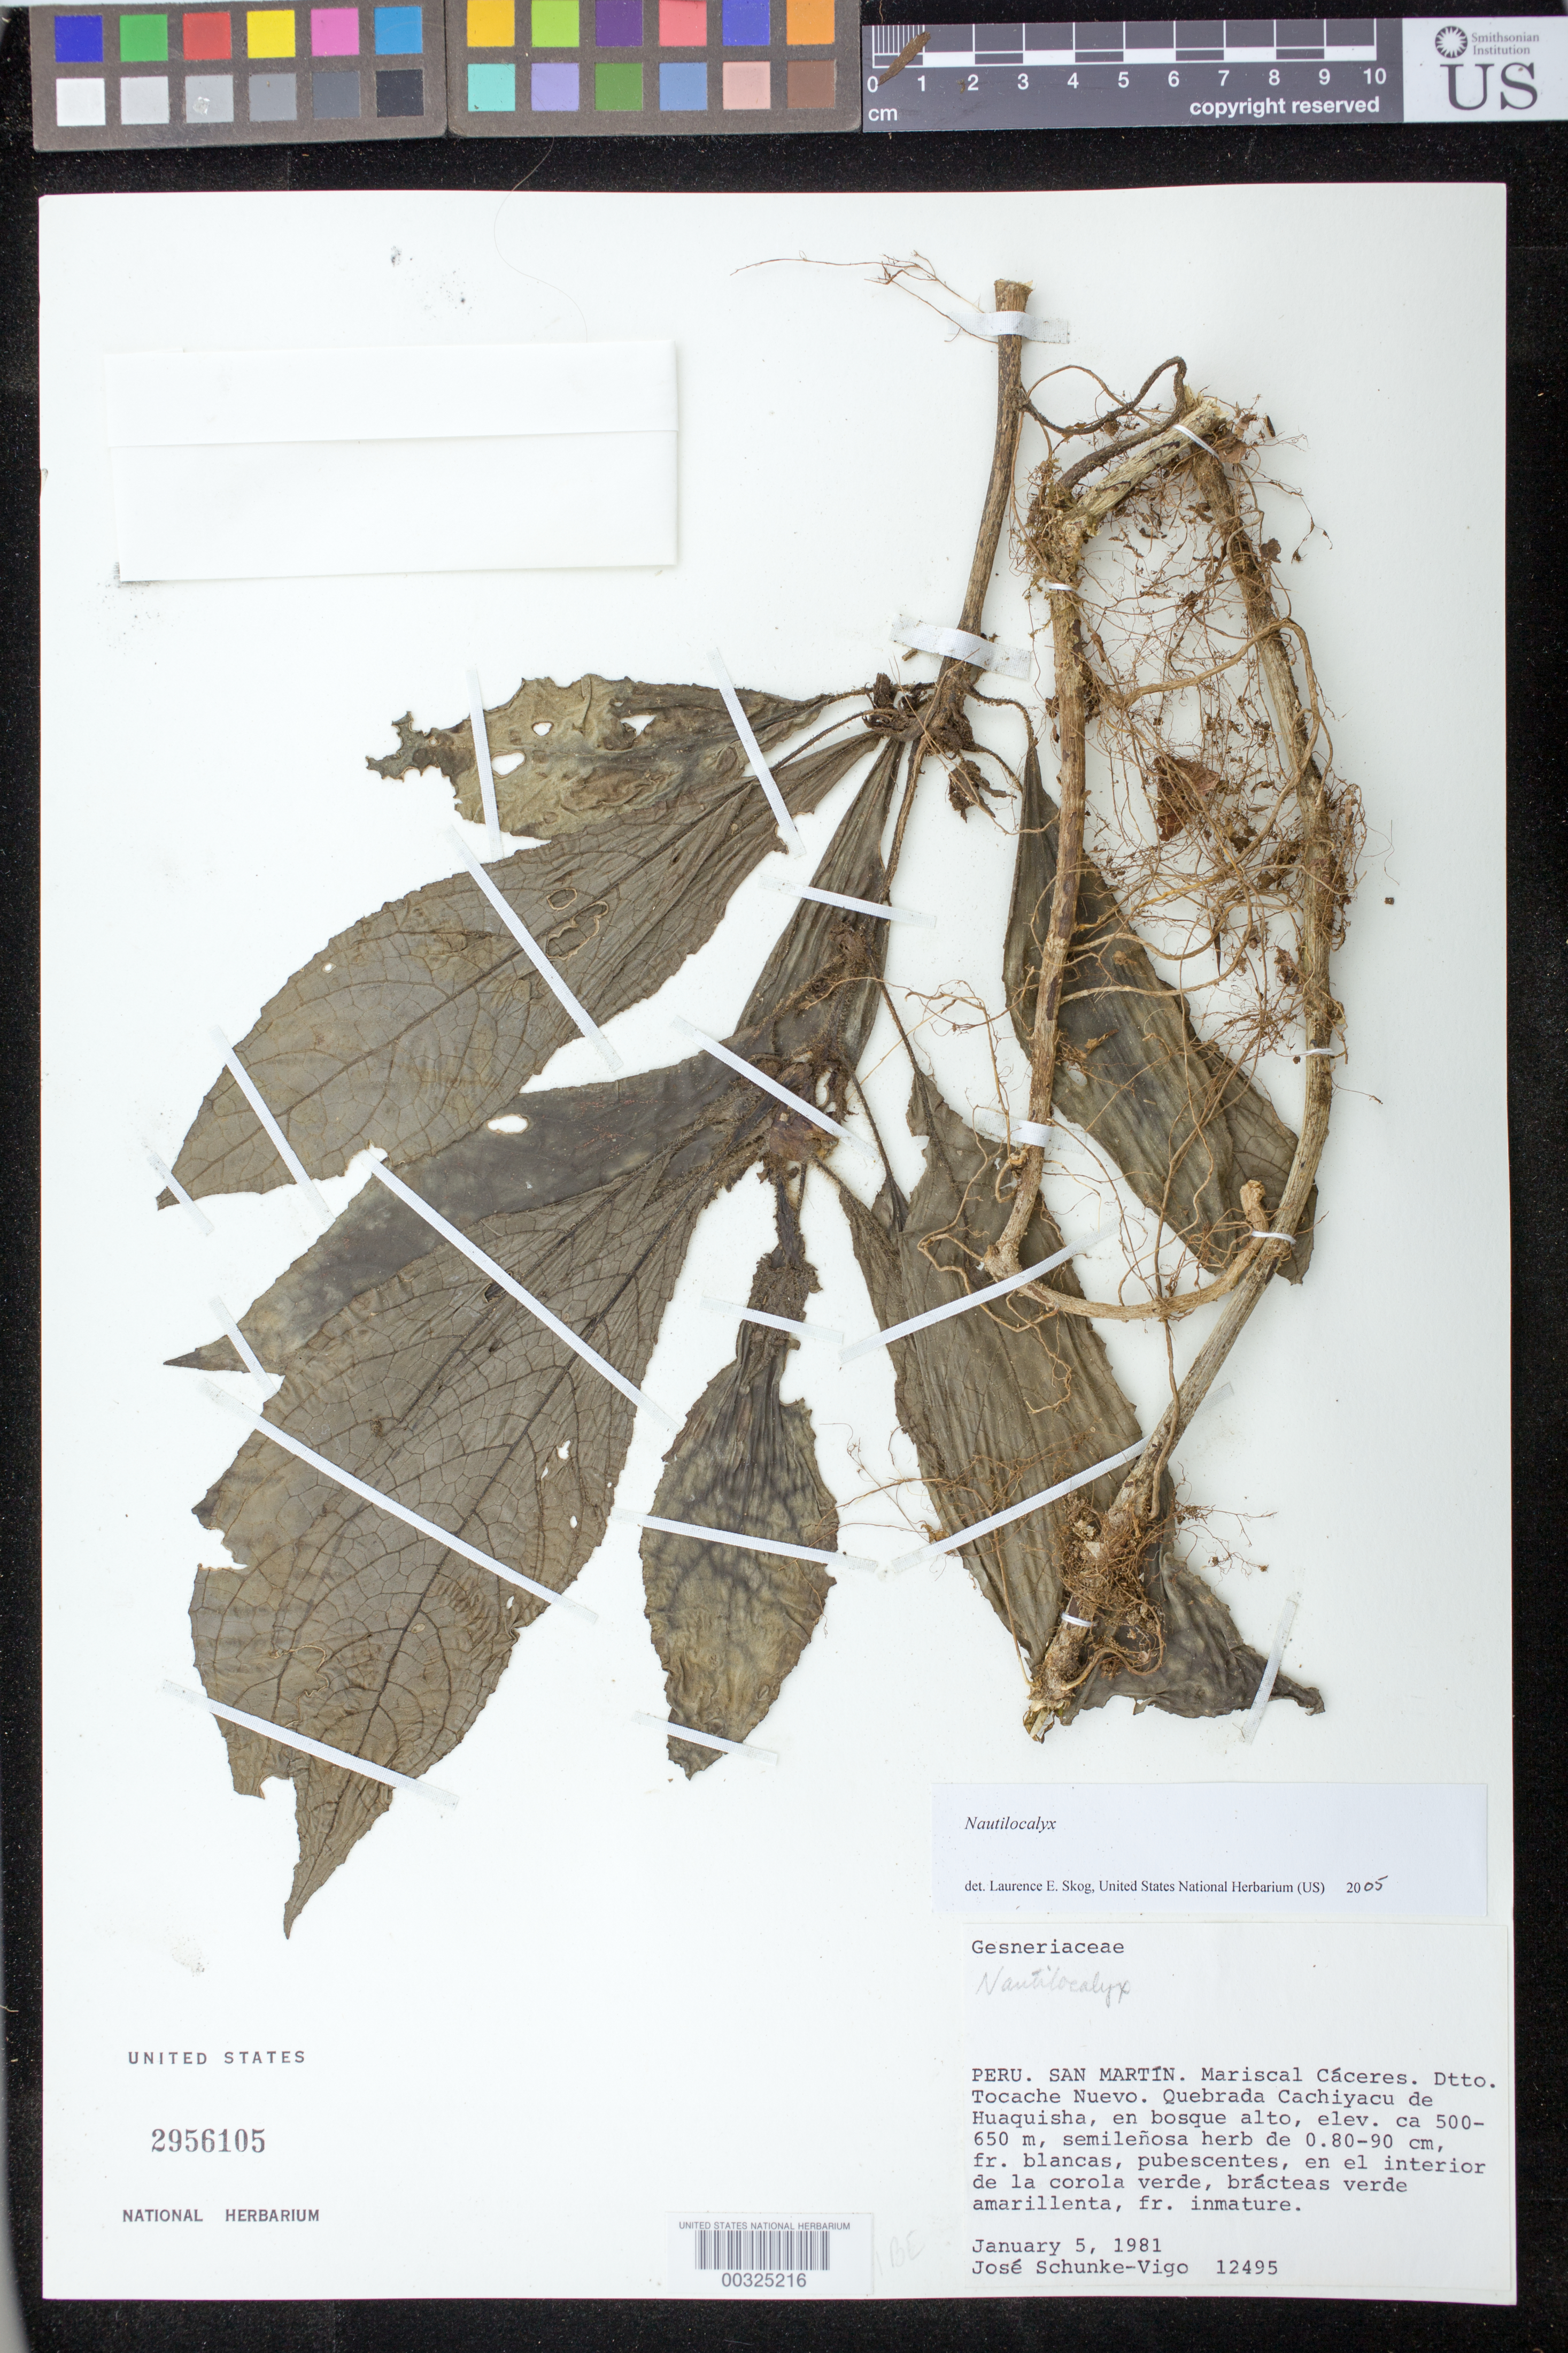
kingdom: Plantae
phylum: Tracheophyta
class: Magnoliopsida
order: Lamiales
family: Gesneriaceae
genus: Nautilocalyx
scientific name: Nautilocalyx whitei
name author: Rusby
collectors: J. Schunke Vigo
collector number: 12495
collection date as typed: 05 Jan 1981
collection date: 1981-01-05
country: Peru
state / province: San Martín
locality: Prov. Mariscal Cáceres, Dtto. Tocache Nuevo, Quebrada Cachiyacu de Huaquisha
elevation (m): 500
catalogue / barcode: US 2956105